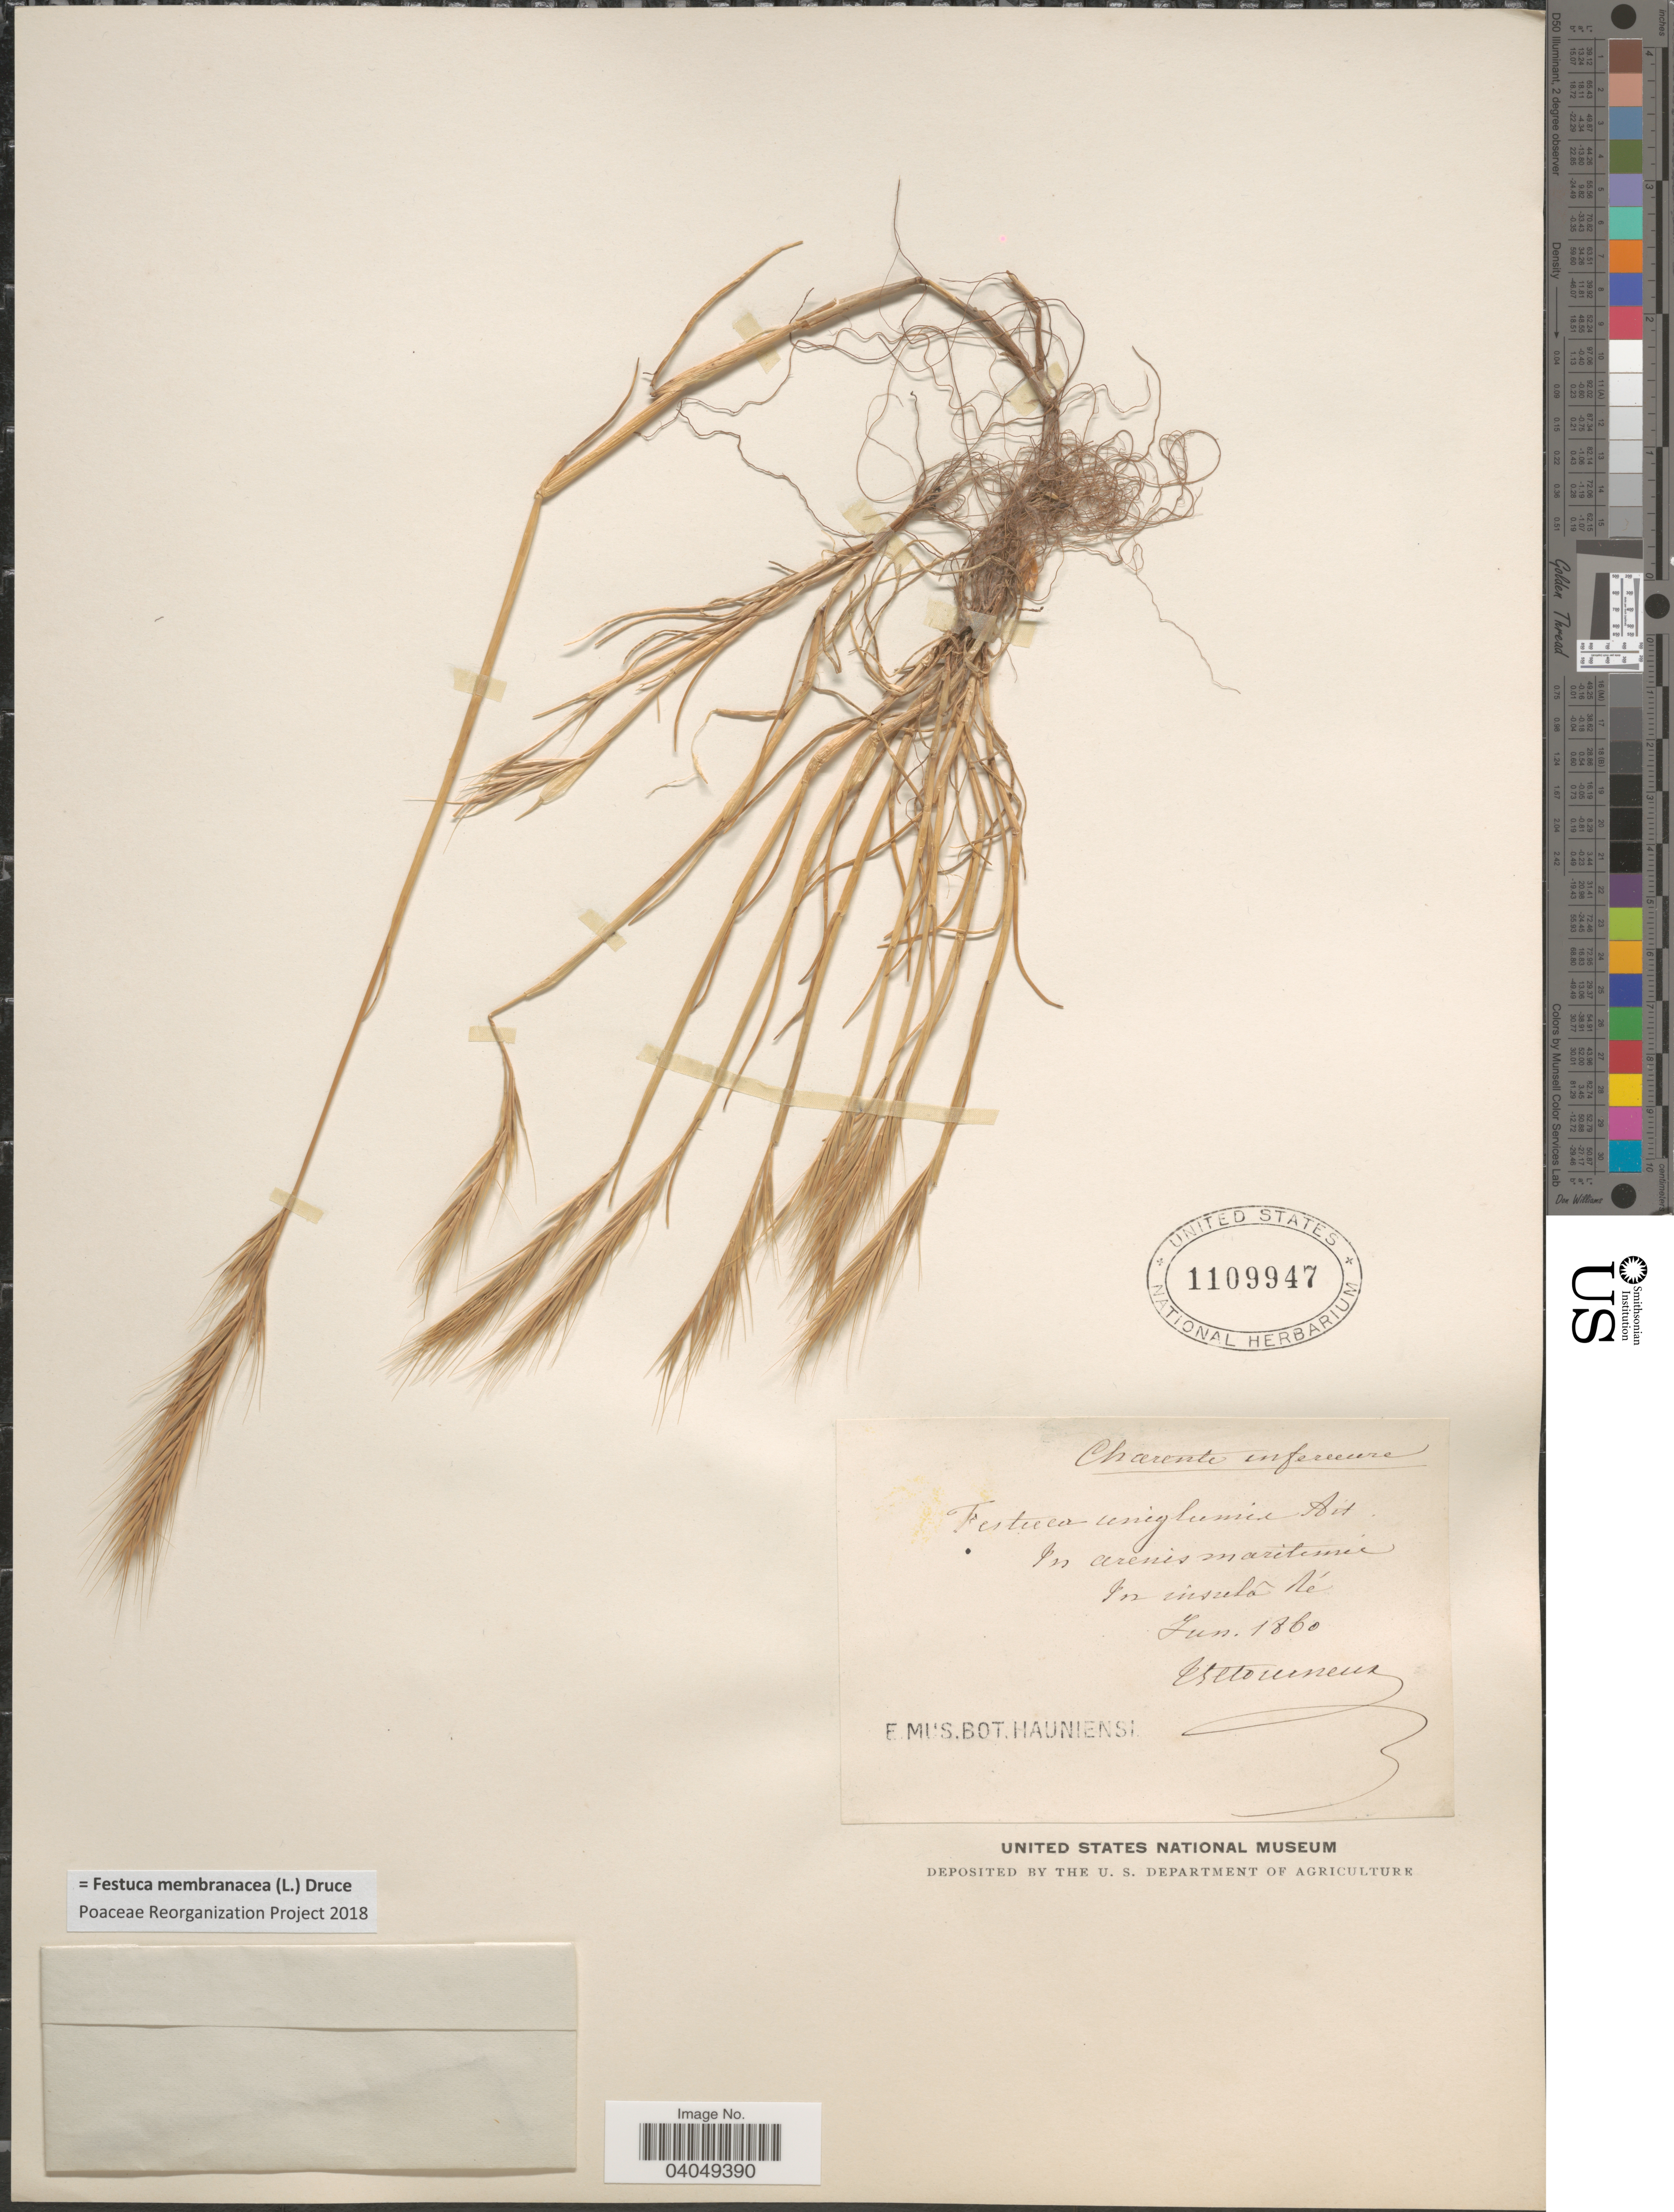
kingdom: Plantae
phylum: Tracheophyta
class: Liliopsida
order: Poales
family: Poaceae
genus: Festuca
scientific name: Festuca membranacea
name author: Kit.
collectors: Esttourneux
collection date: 1860-06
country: France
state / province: Nouvelle-Aquitaine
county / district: Charente-Maritime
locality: Charente inferecure. In arenis maritimis. In insula Ré.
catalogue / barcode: US 1109947